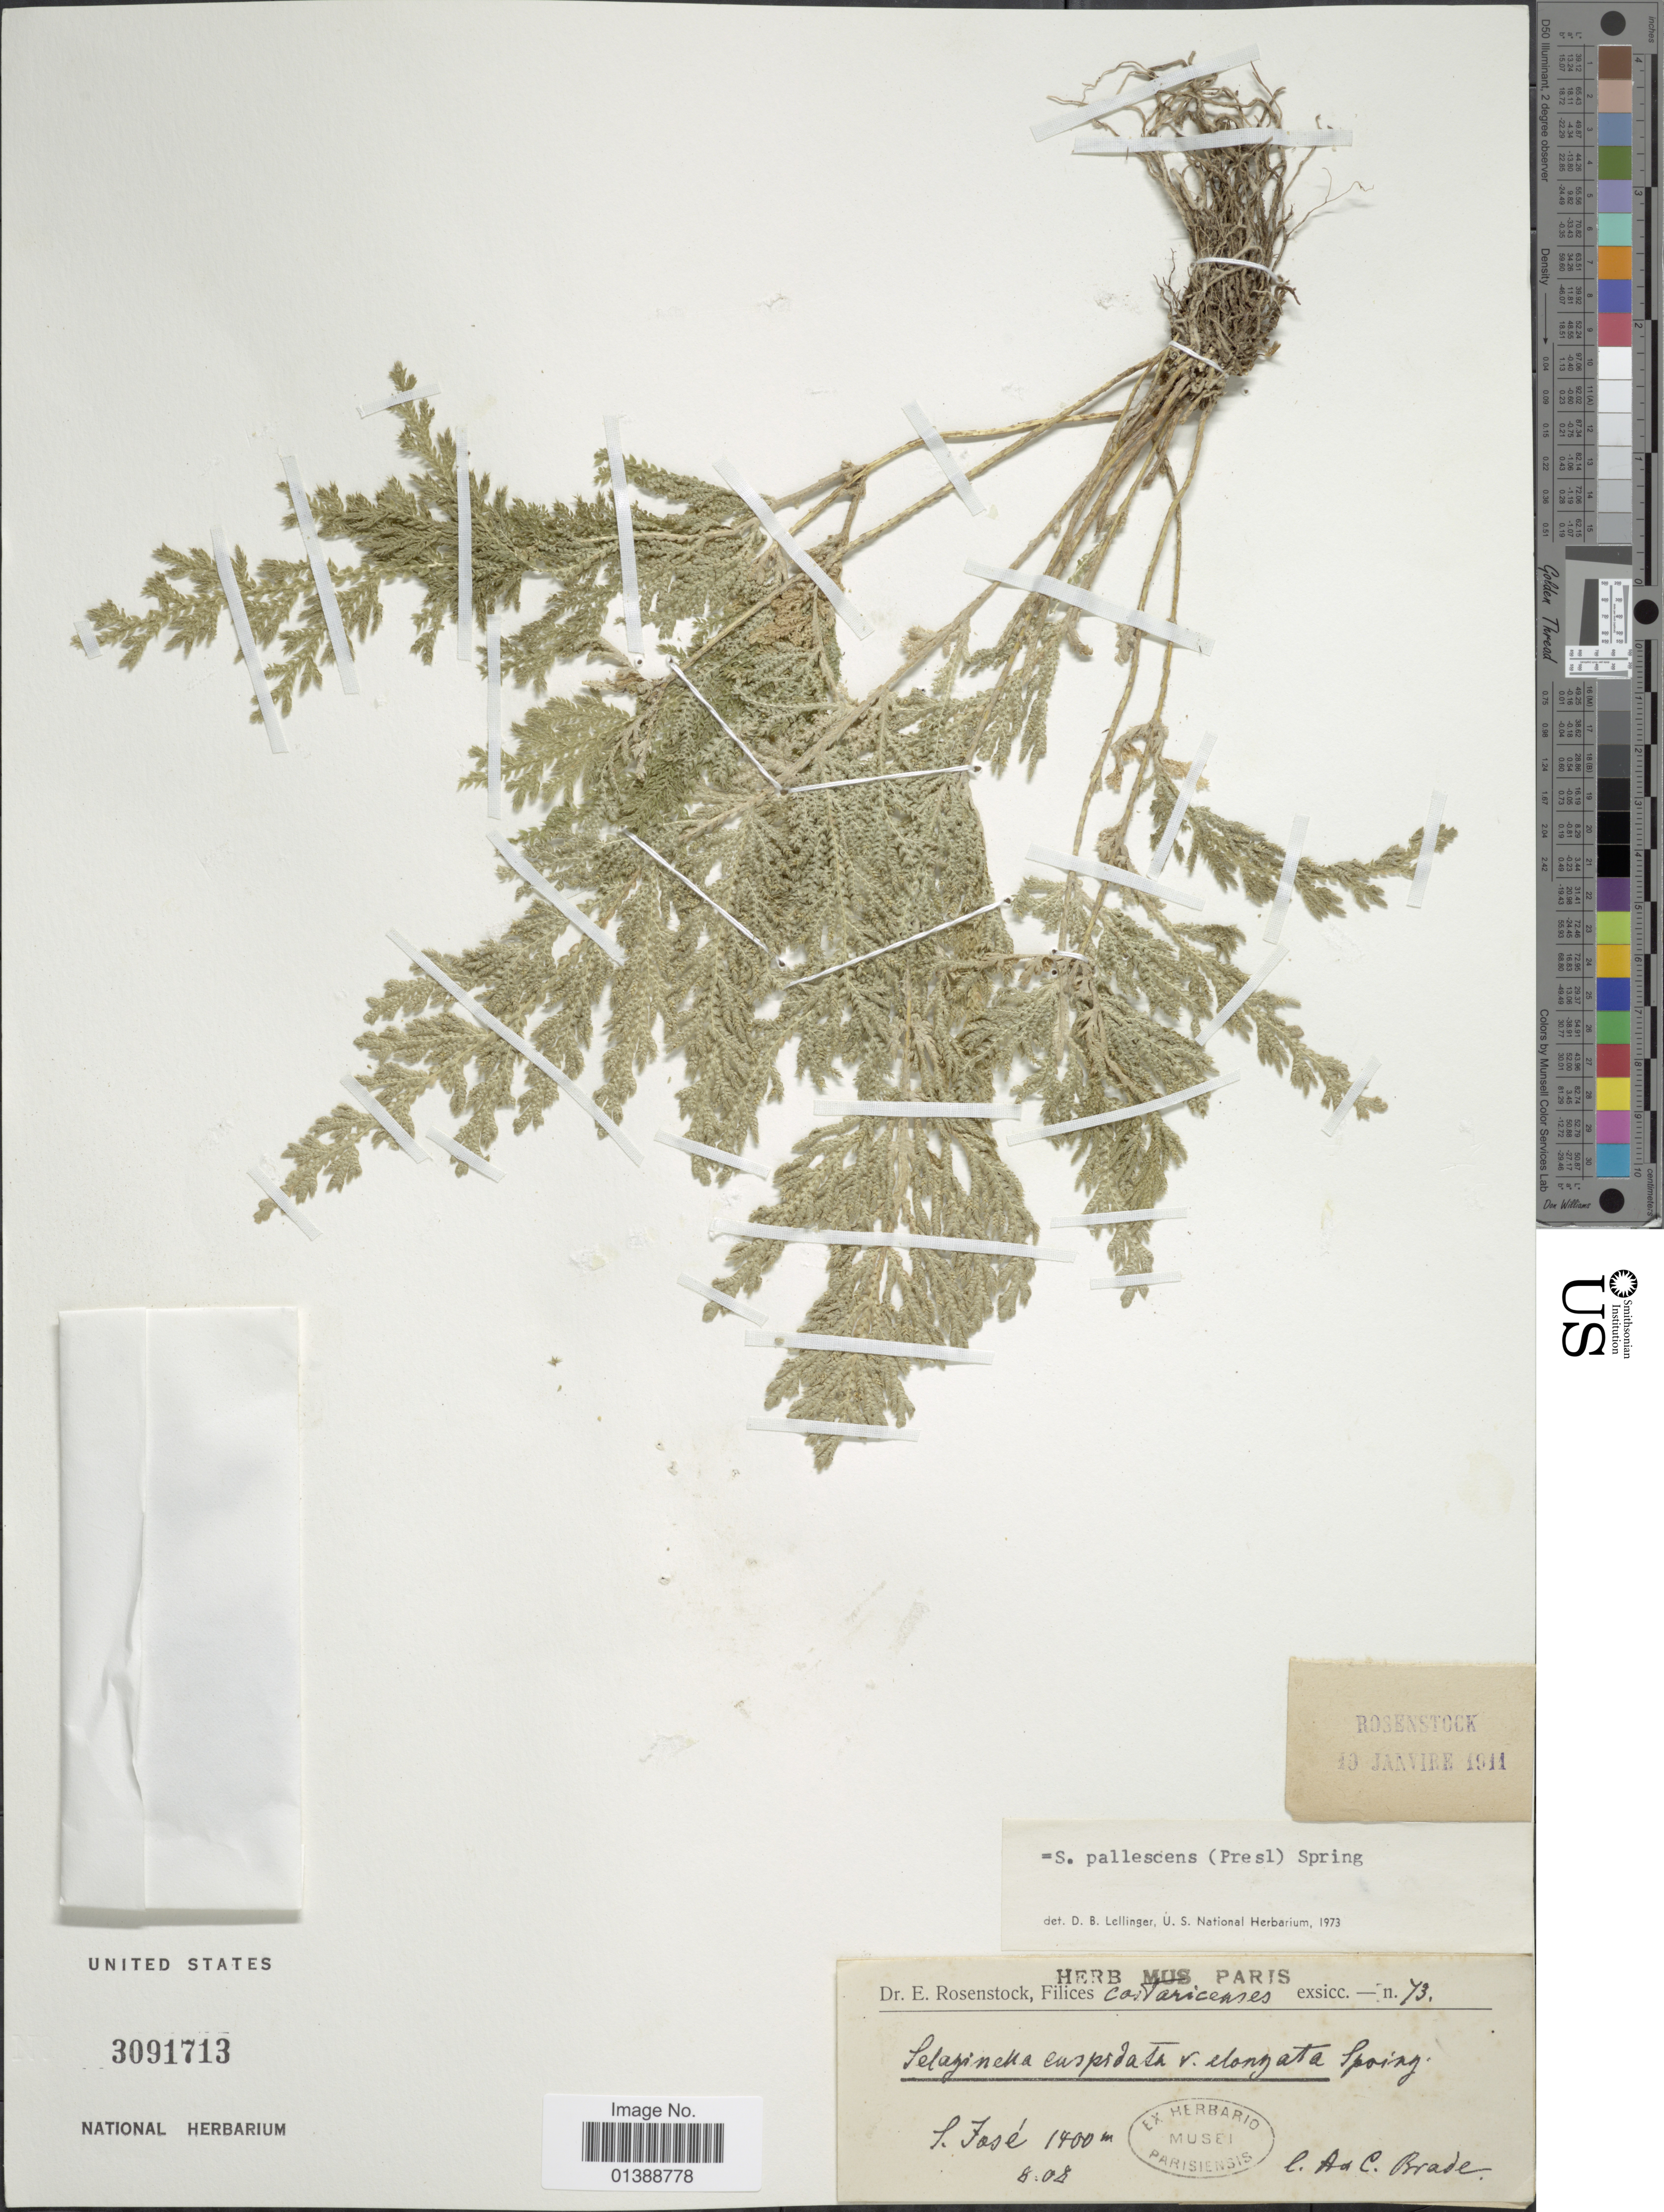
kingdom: Plantae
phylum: Tracheophyta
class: Lycopodiopsida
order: Selaginellales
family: Selaginellaceae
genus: Selaginella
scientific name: Selaginella pallescens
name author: (C. Presl) Spring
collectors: L. Brade & C. Brade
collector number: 73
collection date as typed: Transcribed d/m/y: /8/8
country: Costa Rica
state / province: San José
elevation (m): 1400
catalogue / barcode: US 3091713